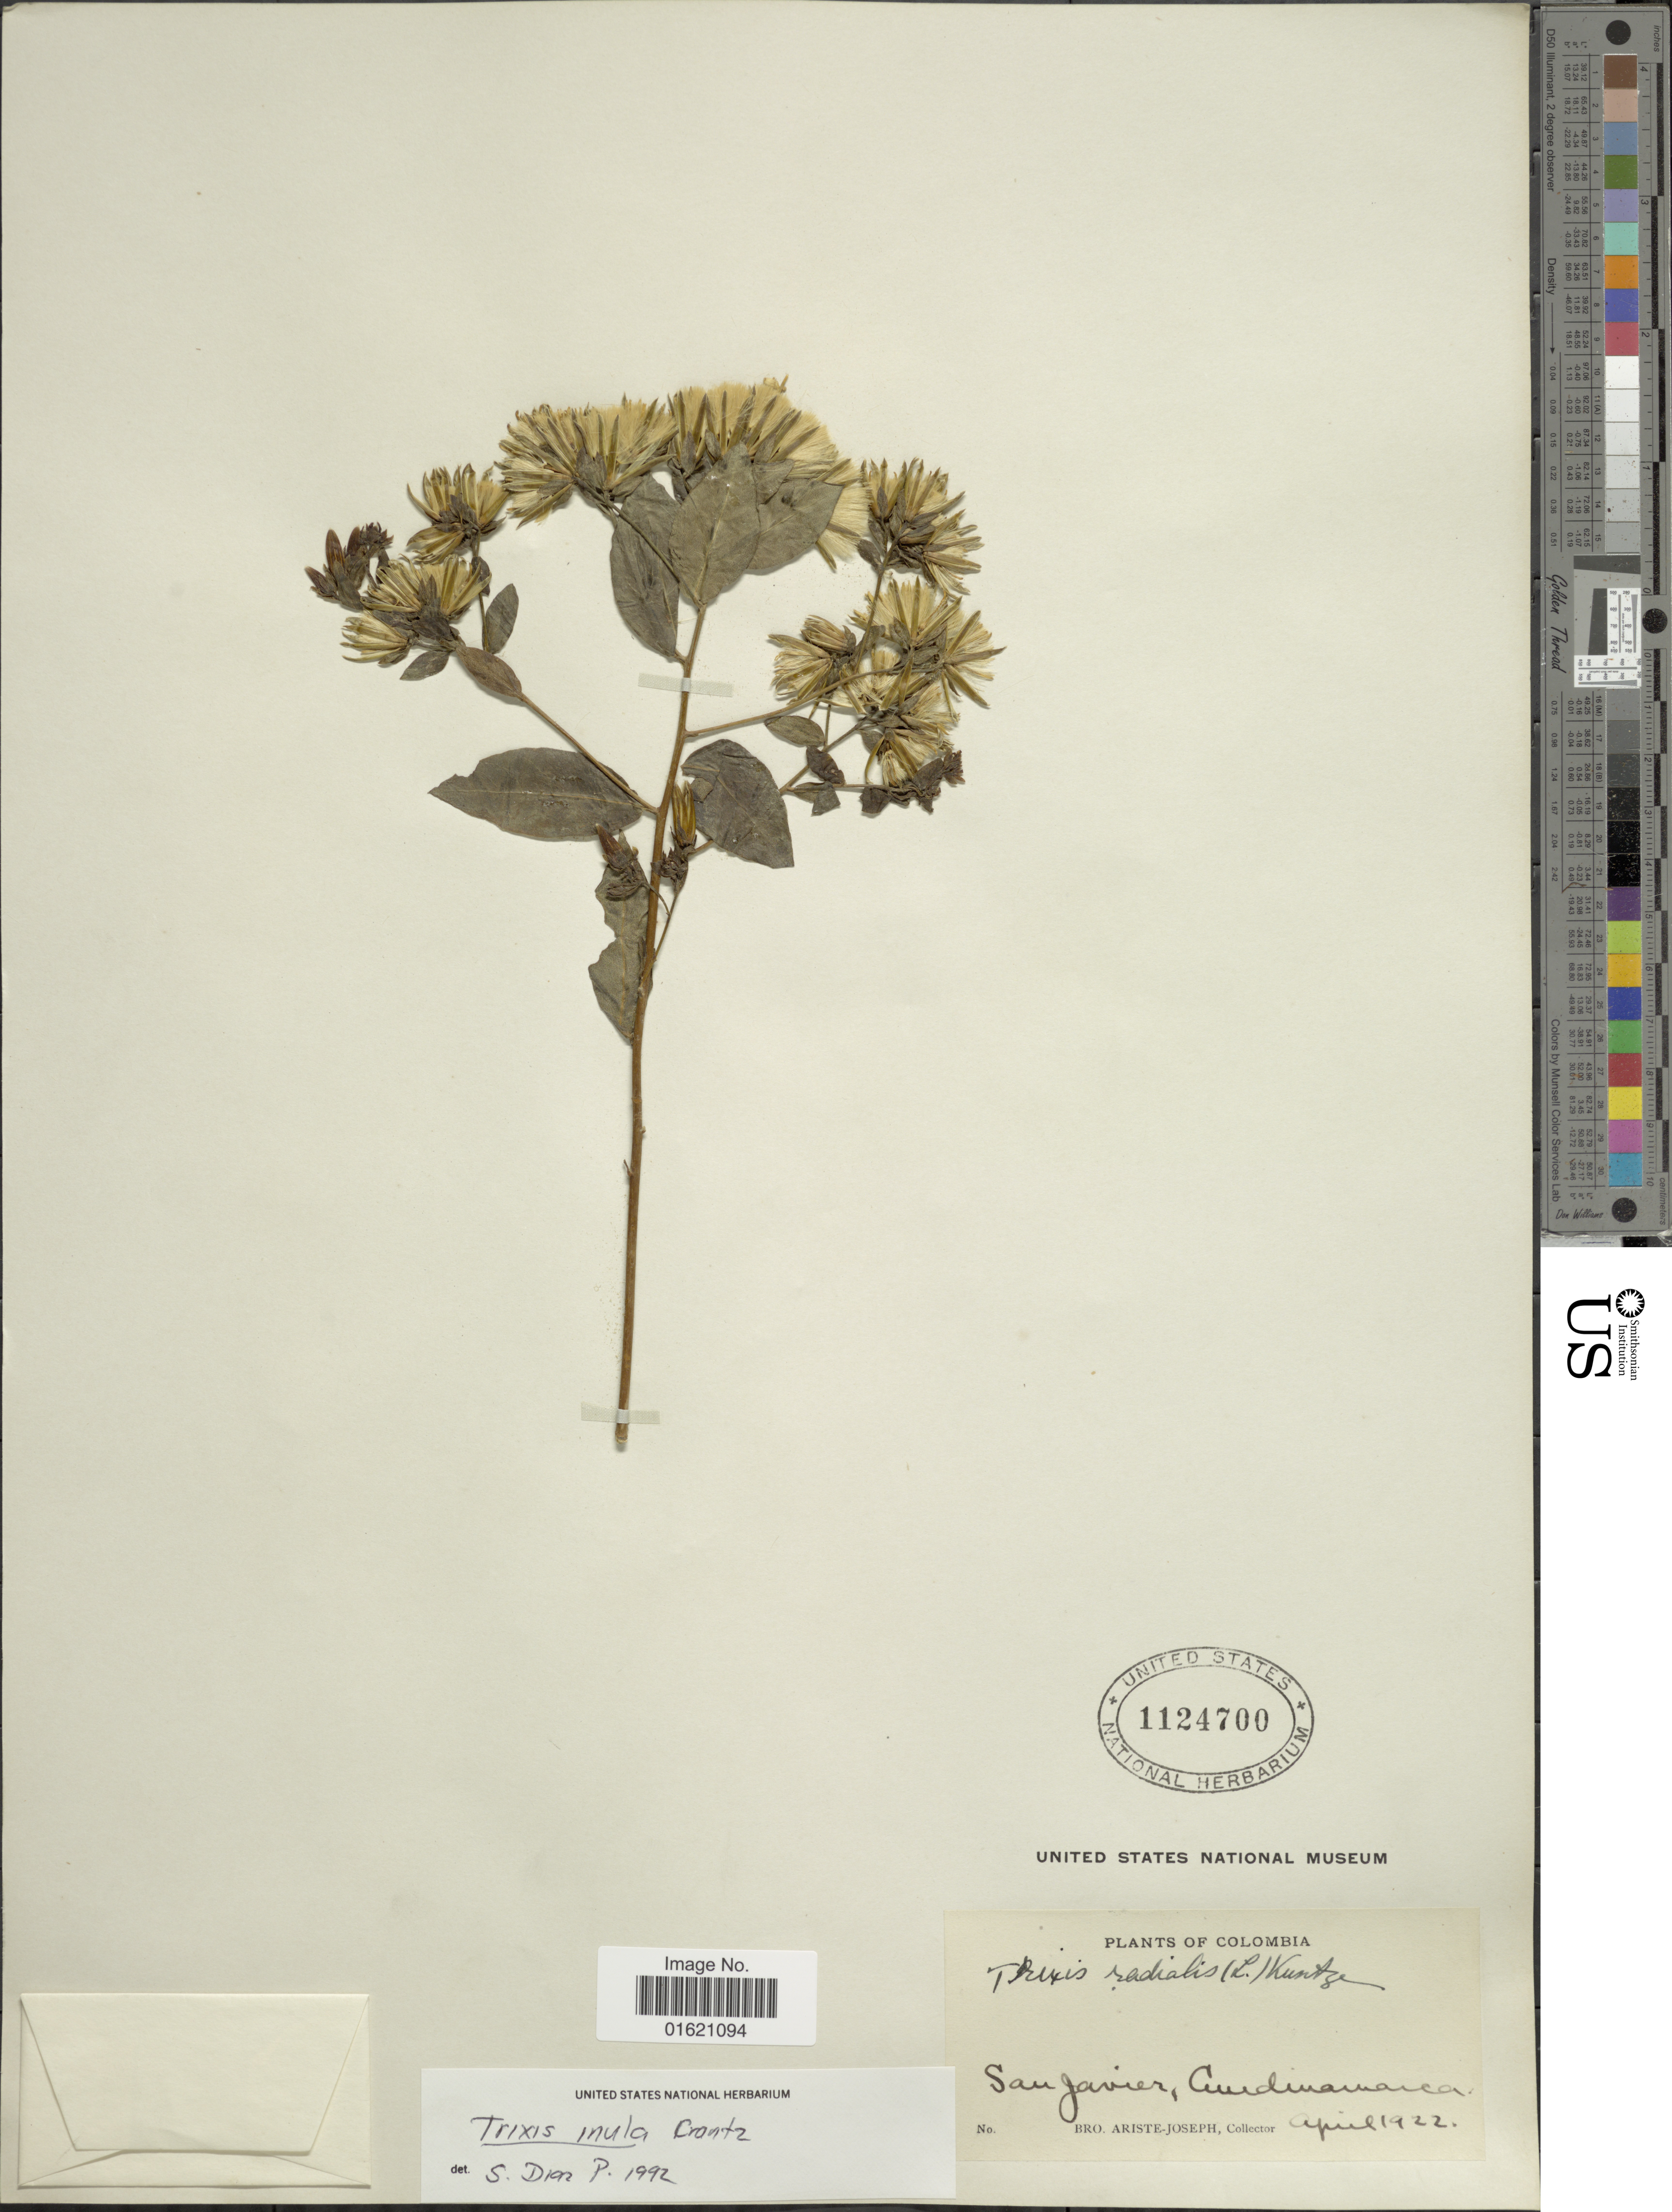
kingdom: Plantae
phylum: Tracheophyta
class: Magnoliopsida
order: Asterales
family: Asteraceae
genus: Trixis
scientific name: Trixis inula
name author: Crantz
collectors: Bro. Ariste-Joseph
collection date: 1922-04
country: Colombia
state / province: Cundinamarca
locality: San Javier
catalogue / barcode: US 1124700